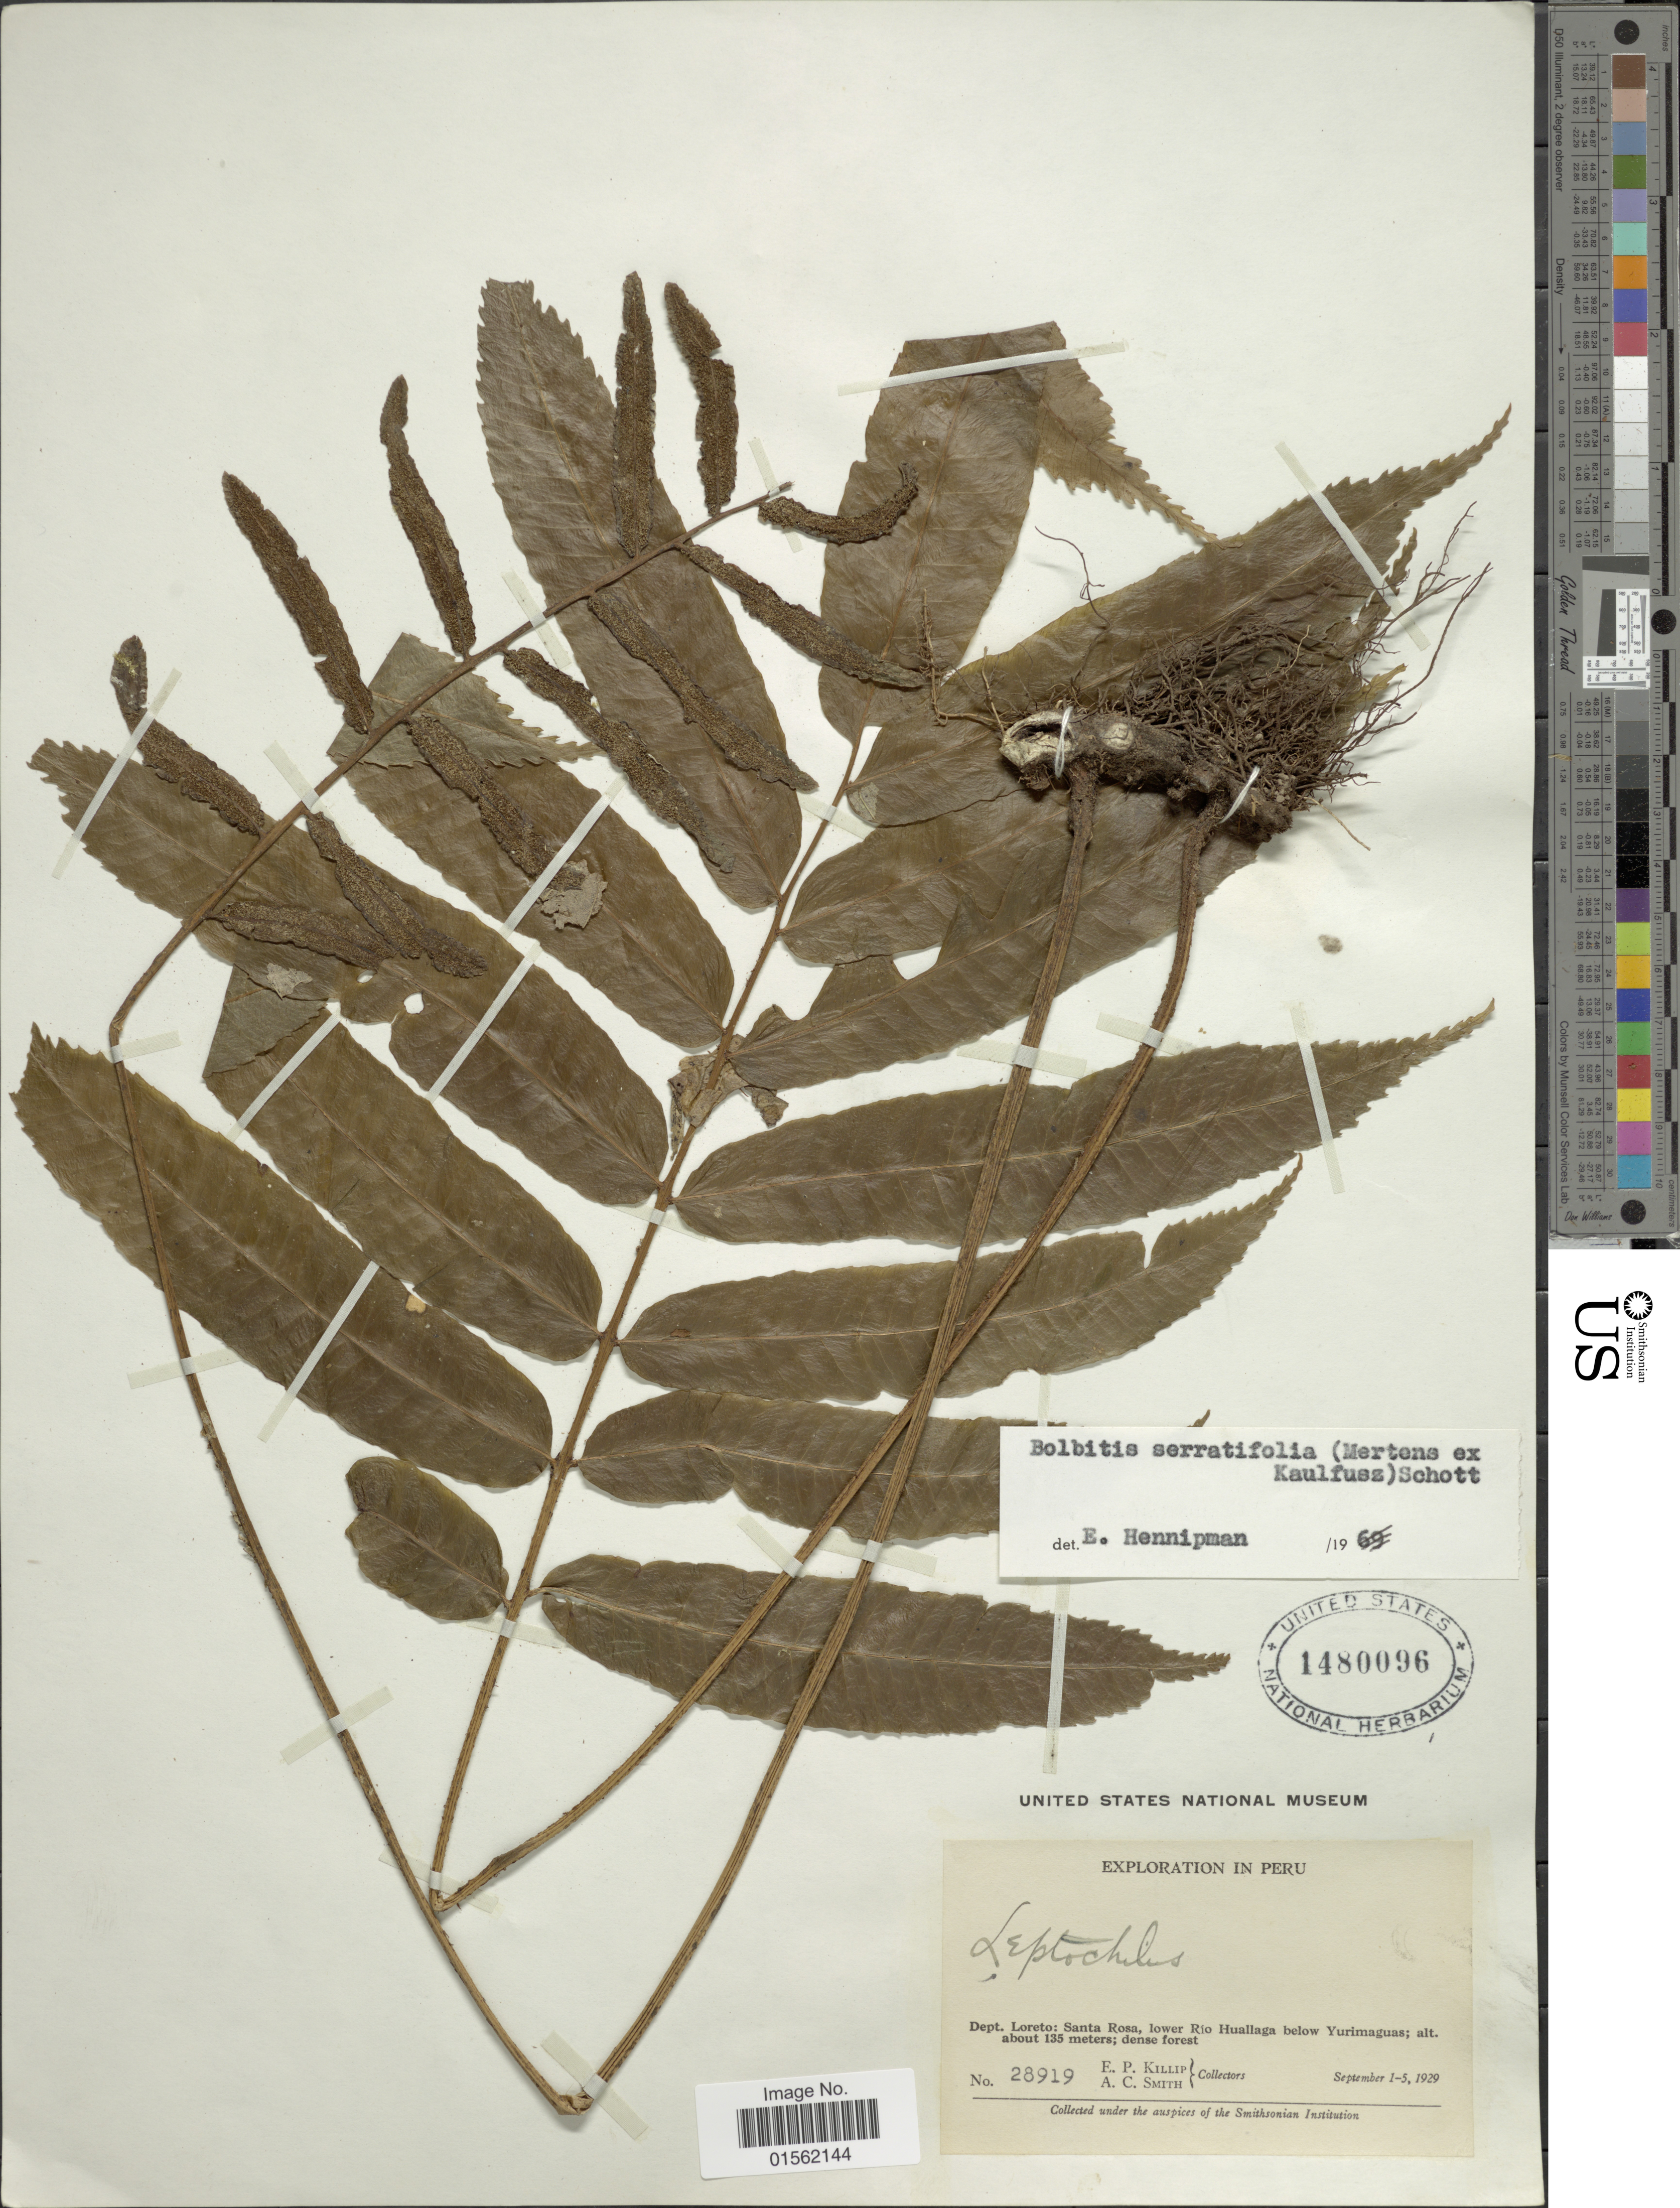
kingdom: Plantae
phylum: Tracheophyta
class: Polypodiopsida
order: Polypodiales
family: Dryopteridaceae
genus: Bolbitis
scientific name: Bolbitis serratifolia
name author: (Mert. ex Kaulf.) Schott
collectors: E. P. Killip & A. C. Smith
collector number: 28919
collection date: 1929-09-01/1929-09-05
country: Peru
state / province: Loreto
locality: Santa Rosa, lower Río Huallaga below Yurimaguas; dense forest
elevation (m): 135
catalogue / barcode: US 1480096